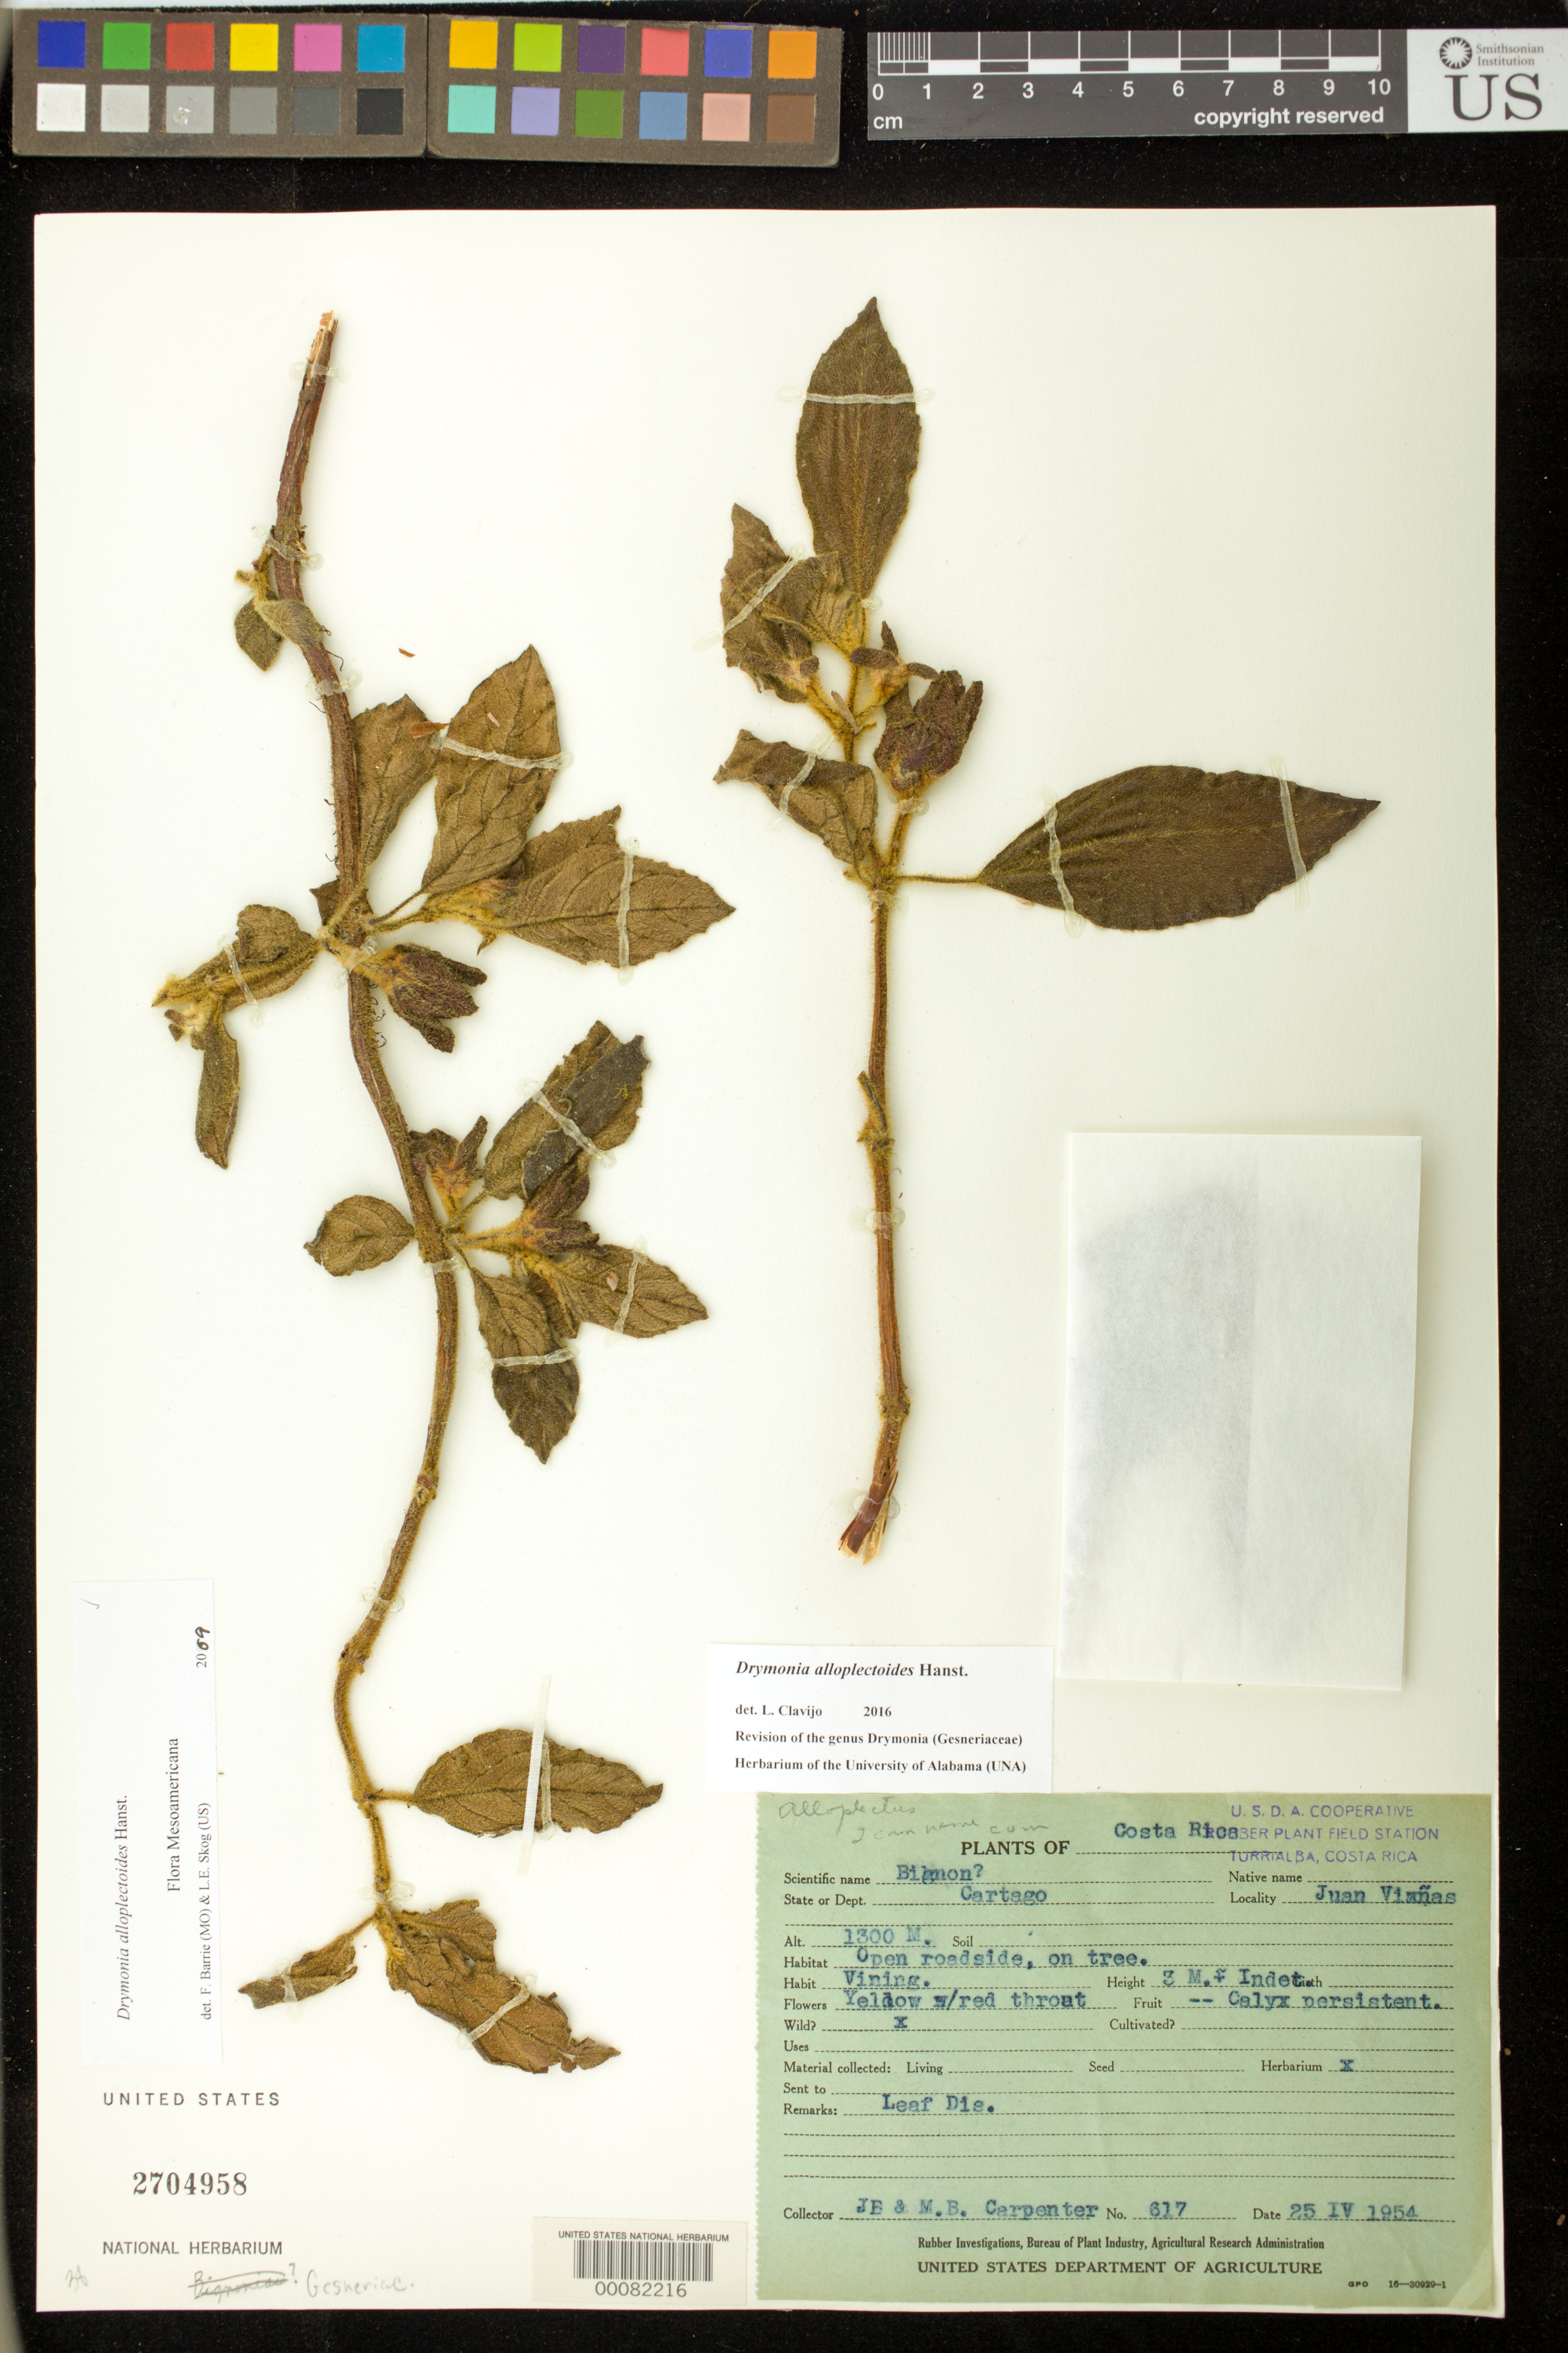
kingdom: Plantae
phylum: Tracheophyta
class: Magnoliopsida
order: Lamiales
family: Gesneriaceae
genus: Drymonia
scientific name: Drymonia alloplectoides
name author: Hanst.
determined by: Barrie, F. R.; Skog, Laurence E.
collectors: J. Carpenter & M. Carpenter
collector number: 617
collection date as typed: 25 Apr 1954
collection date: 1954-04-25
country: Costa Rica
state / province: Cartago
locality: Juan Viñas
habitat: Open roadside, on tree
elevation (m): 1300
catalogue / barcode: US 2704958